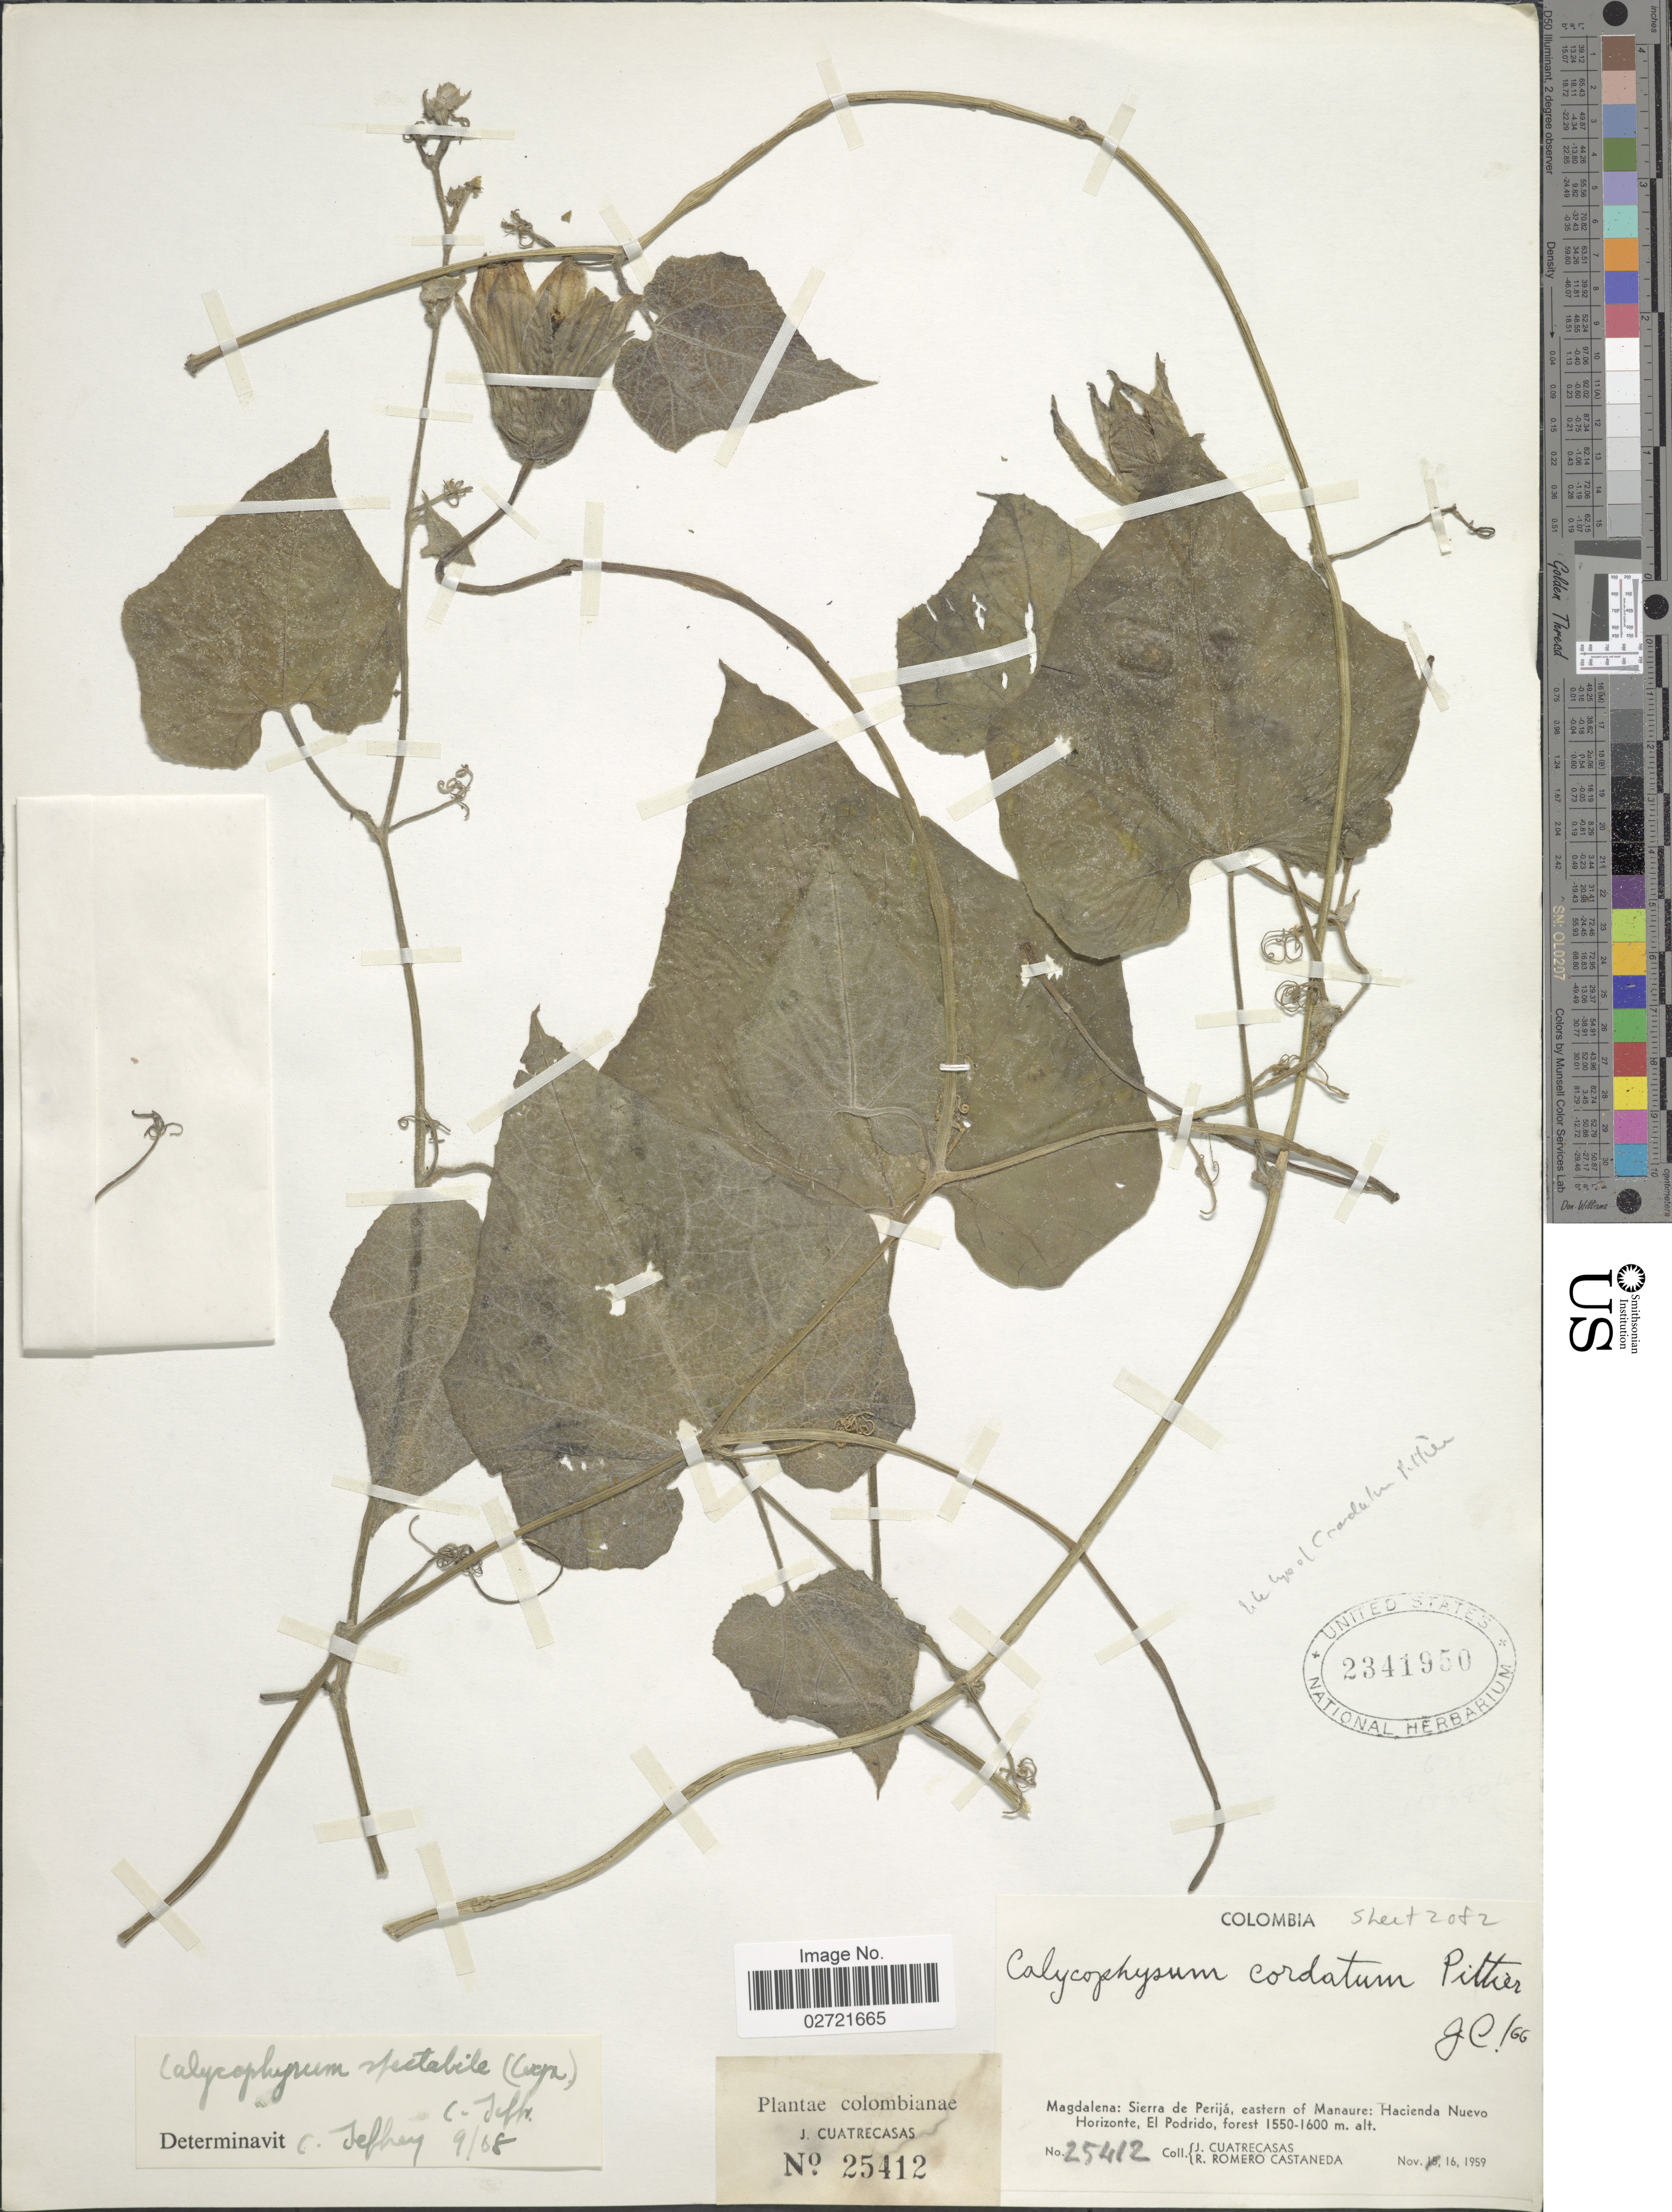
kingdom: Plantae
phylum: Tracheophyta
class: Magnoliopsida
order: Cucurbitales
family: Cucurbitaceae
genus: Calycophysum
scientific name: Calycophysum spectabile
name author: (Cogn.) C. Jeffrey & Trujillo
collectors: J. Cuatrecasas & R. Romero Castañeda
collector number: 25412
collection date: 1959-11-16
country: Colombia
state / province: Magdalena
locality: Magdalena: Sierra de Perija, eastern of Manaure: Hacienda Nuevo Horizonte, El Podrido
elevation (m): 1550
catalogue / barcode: US 2341950